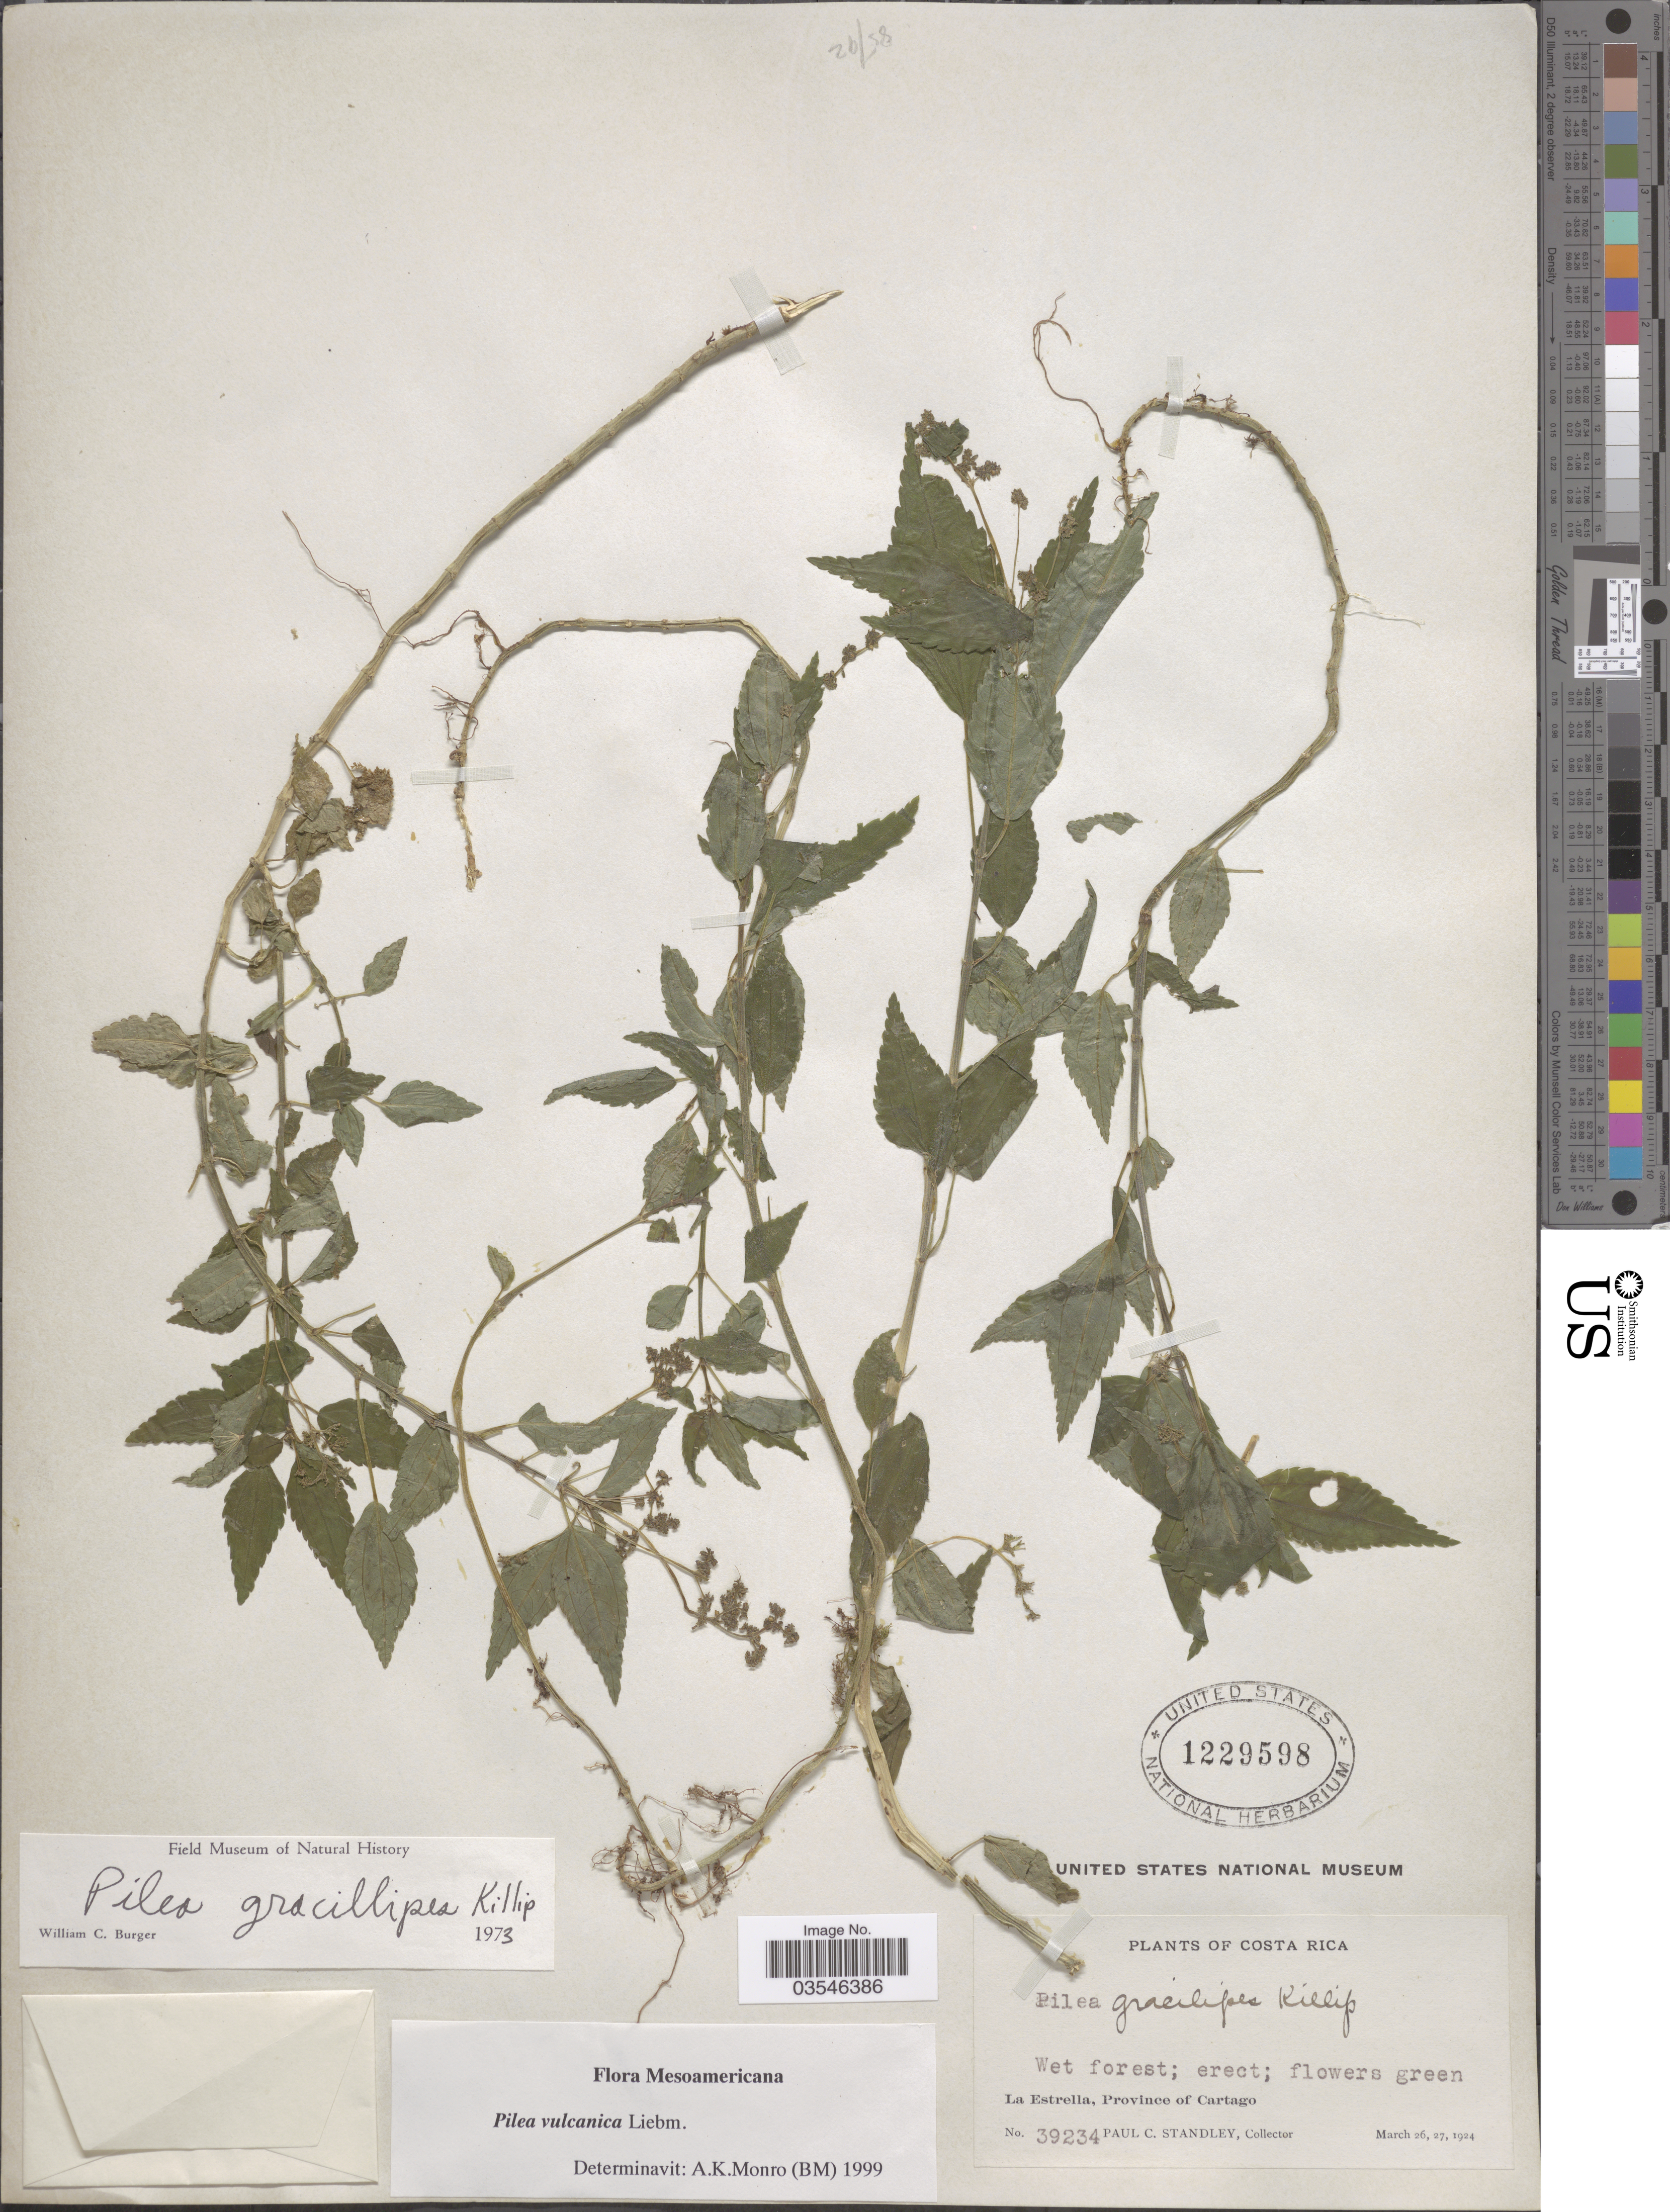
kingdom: Plantae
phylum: Tracheophyta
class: Magnoliopsida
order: Rosales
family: Urticaceae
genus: Pilea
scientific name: Pilea vulcanica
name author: Liebm.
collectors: P. C. Standley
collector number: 39234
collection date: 1924-03-26/1924-03-27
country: Costa Rica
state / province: Cartago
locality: La Estrella.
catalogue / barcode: US 1229598